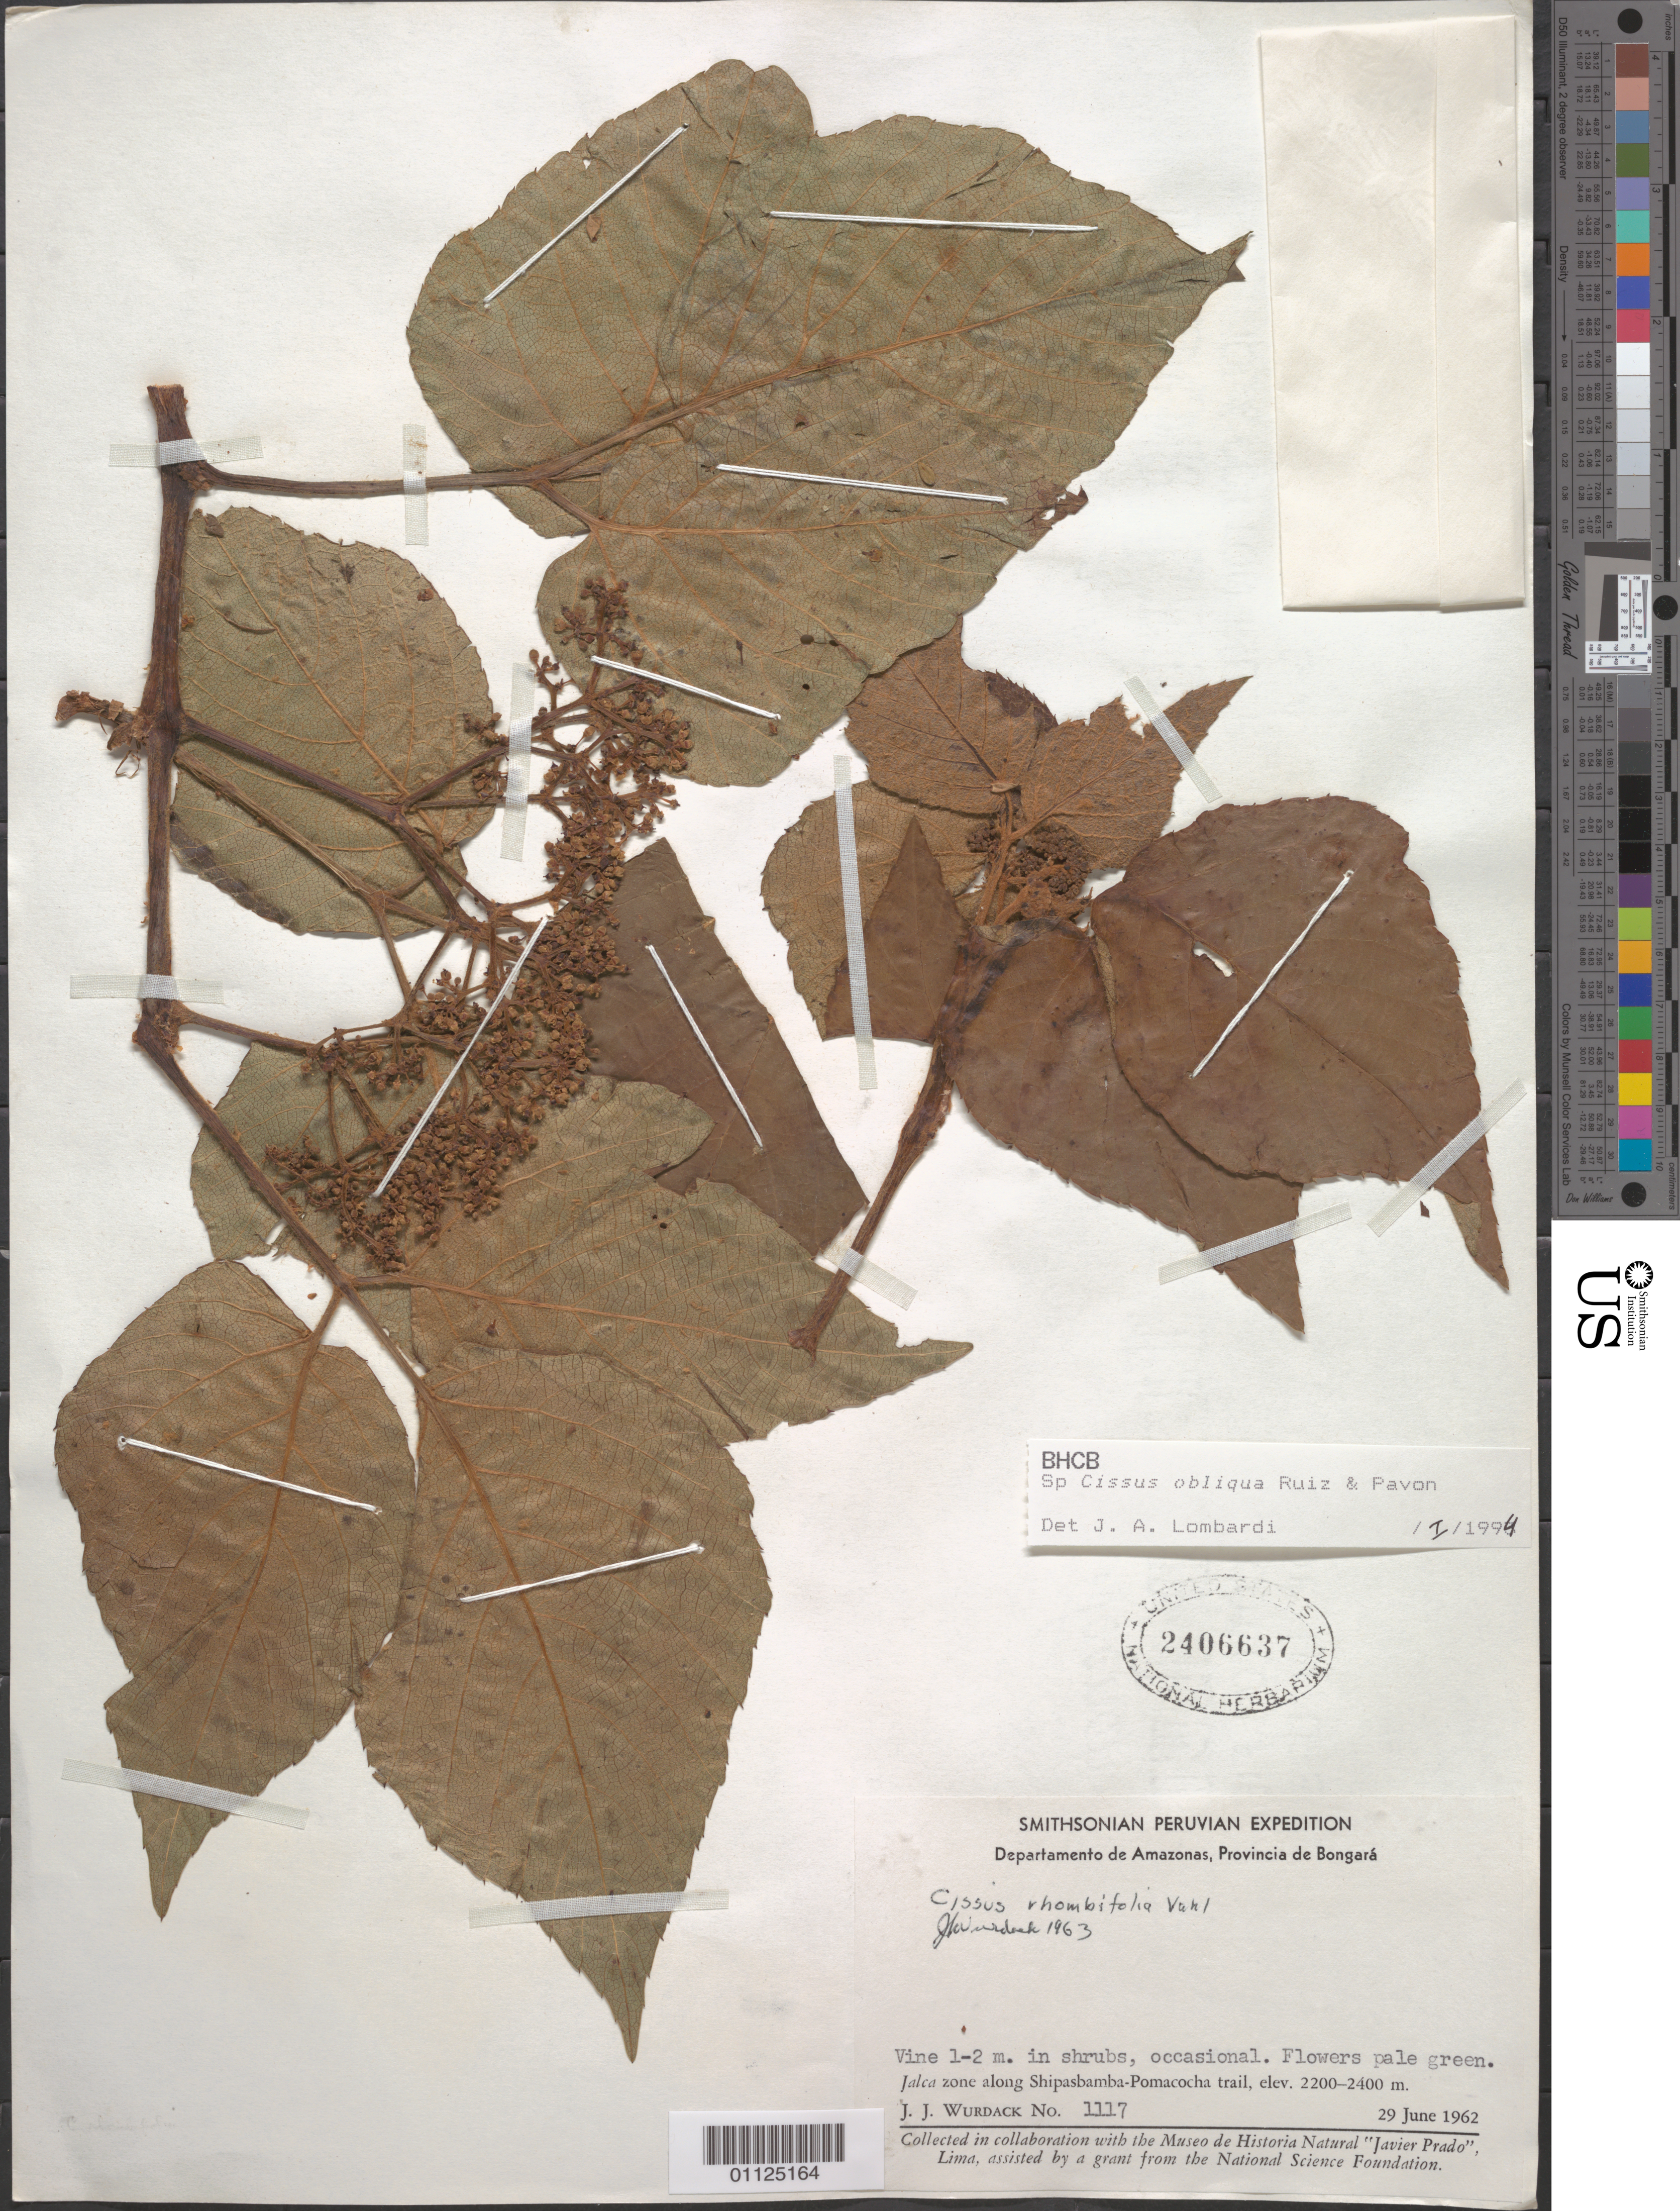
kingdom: Plantae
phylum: Tracheophyta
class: Magnoliopsida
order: Vitales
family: Vitaceae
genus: Cissus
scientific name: Cissus obliqua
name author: Ruiz & Pav.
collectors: J. J. Wurdack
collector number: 1117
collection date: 1962-06-29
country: Peru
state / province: Amazonas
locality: Prov. de Bongara. Jalca zone along Shipasbamba-Pomacocha trail.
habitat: Vine in shrubs, occasional.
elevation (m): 2200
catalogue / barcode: US 2406637